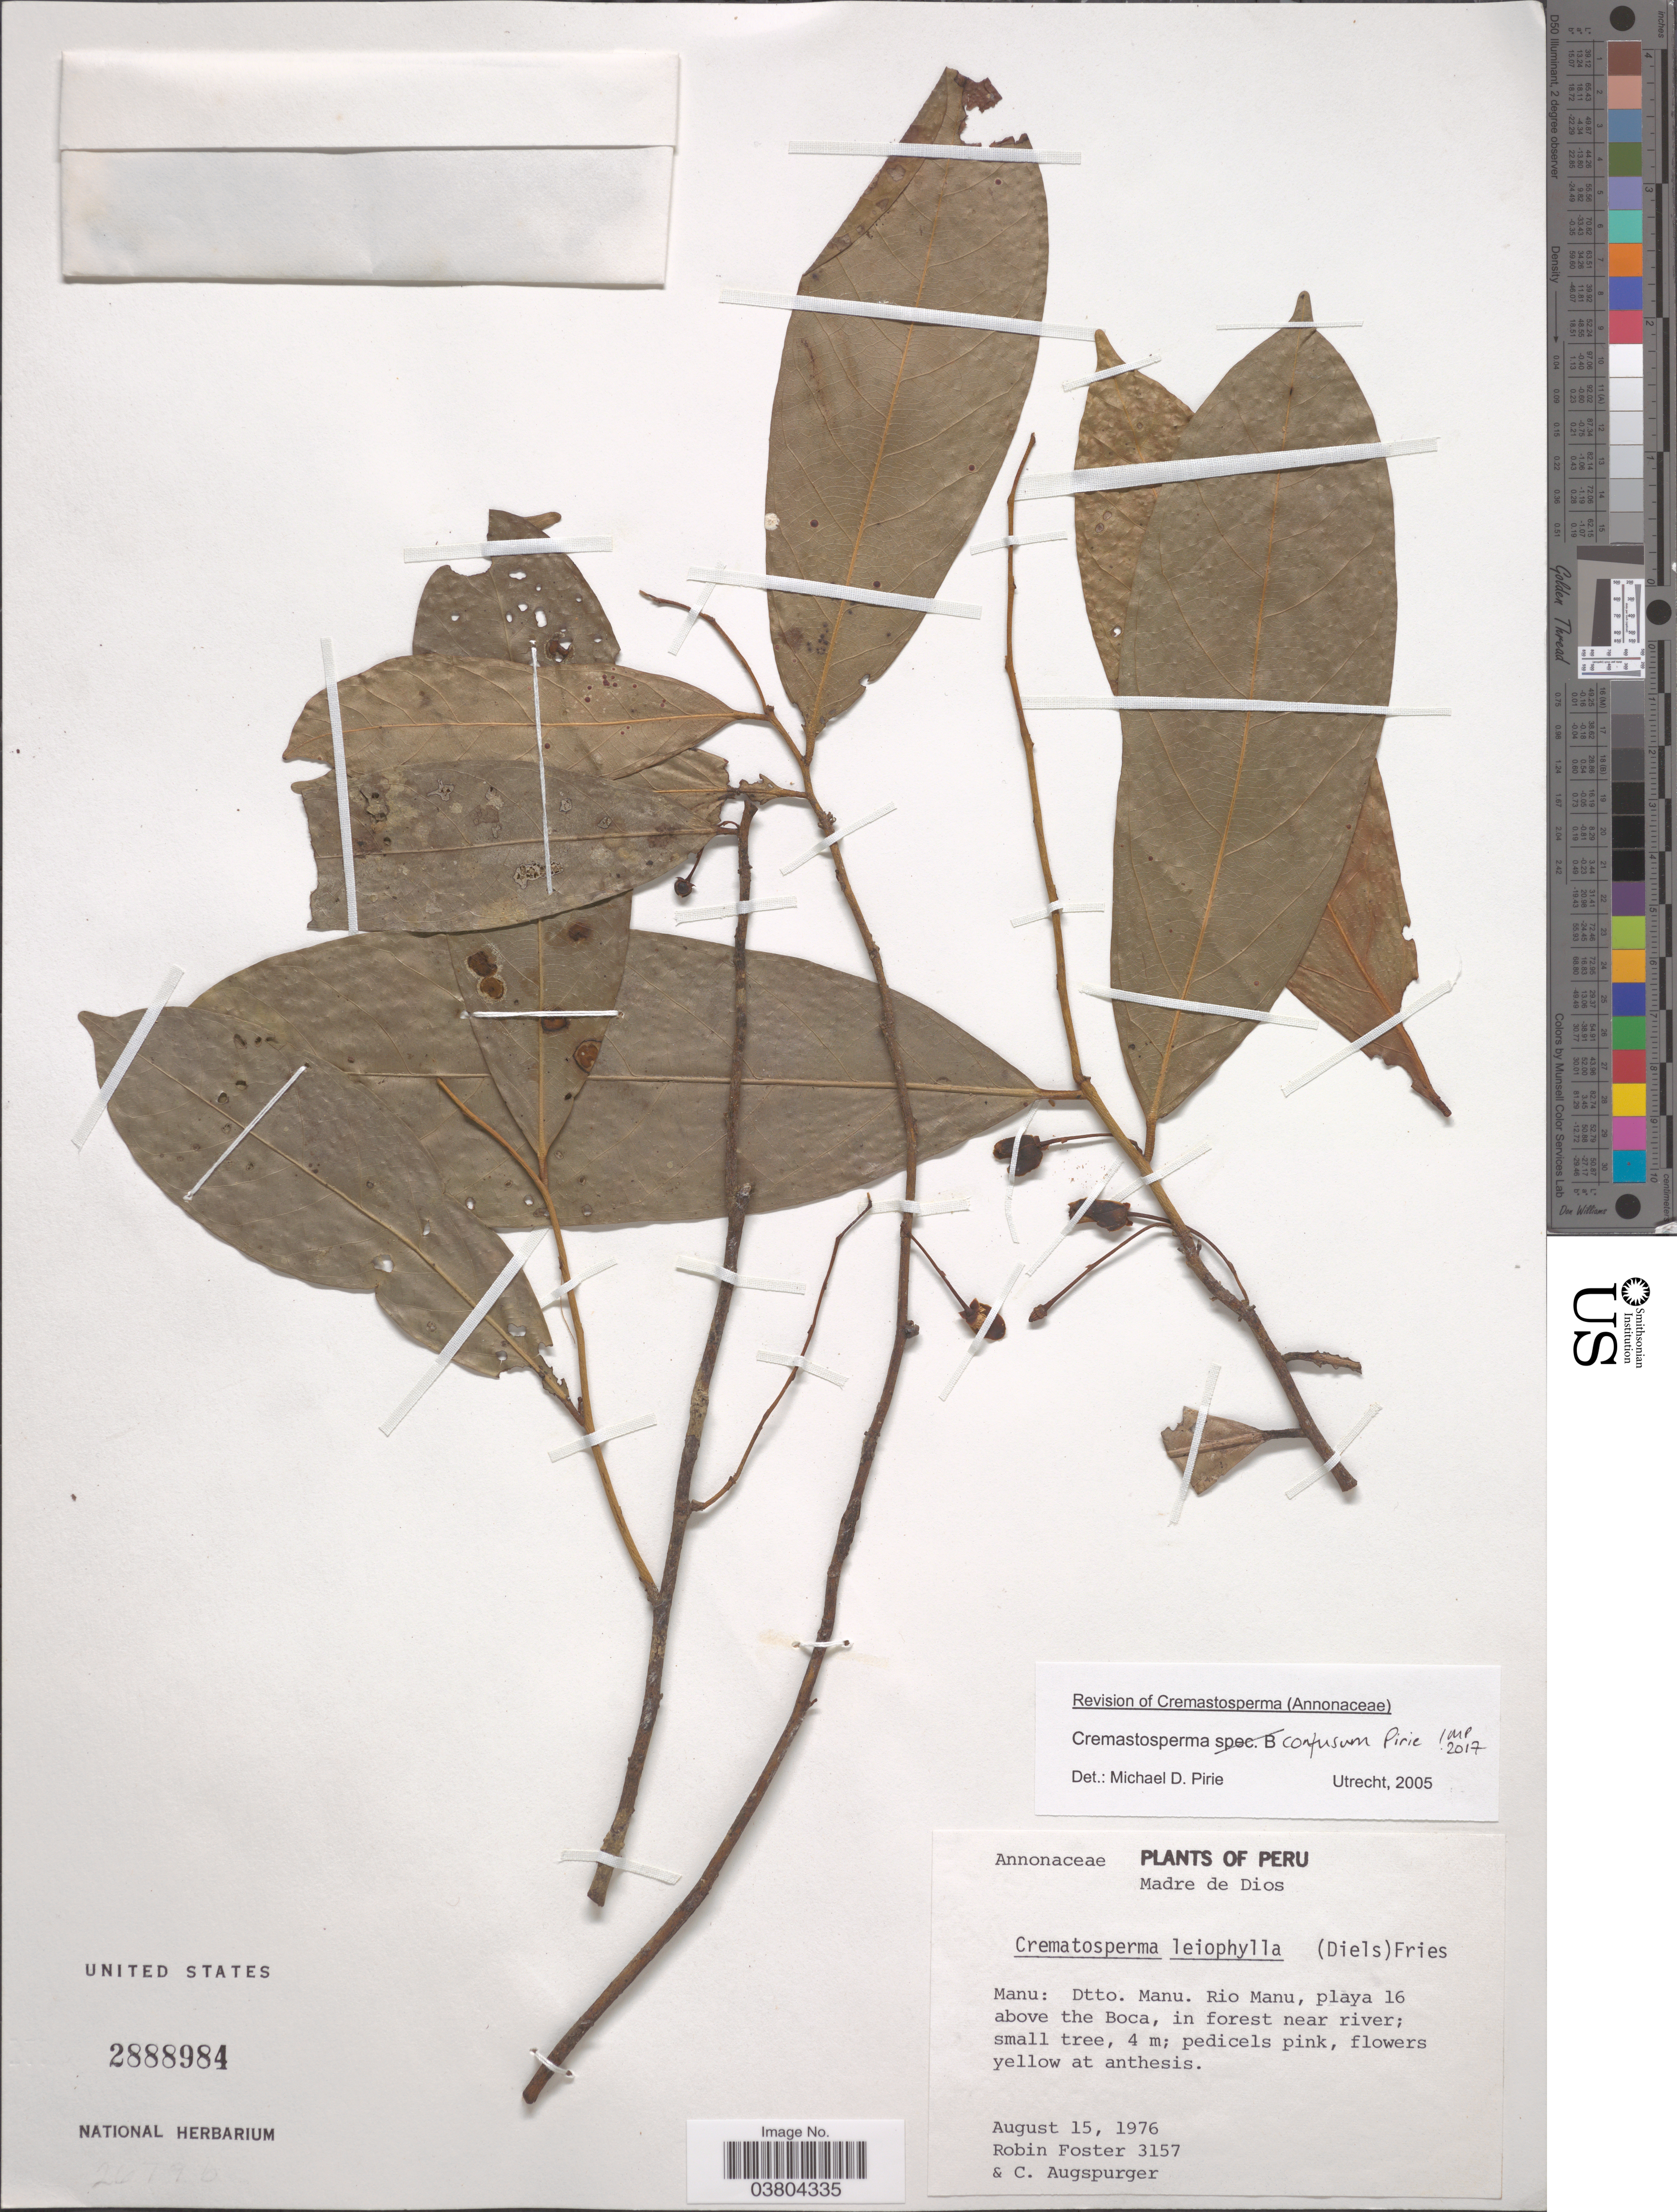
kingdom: Plantae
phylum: Tracheophyta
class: Magnoliopsida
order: Magnoliales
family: Annonaceae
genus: Cremastosperma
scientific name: Cremastosperma confusum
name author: Pirie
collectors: R. B. Foster & C. Augspurger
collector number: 3157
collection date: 1976-08-15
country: Peru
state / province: Madre de Dios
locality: Manu: Dtto. Manu. Rio Manu, playa 16 above the Boca, in forest near river.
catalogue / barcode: US 2888984